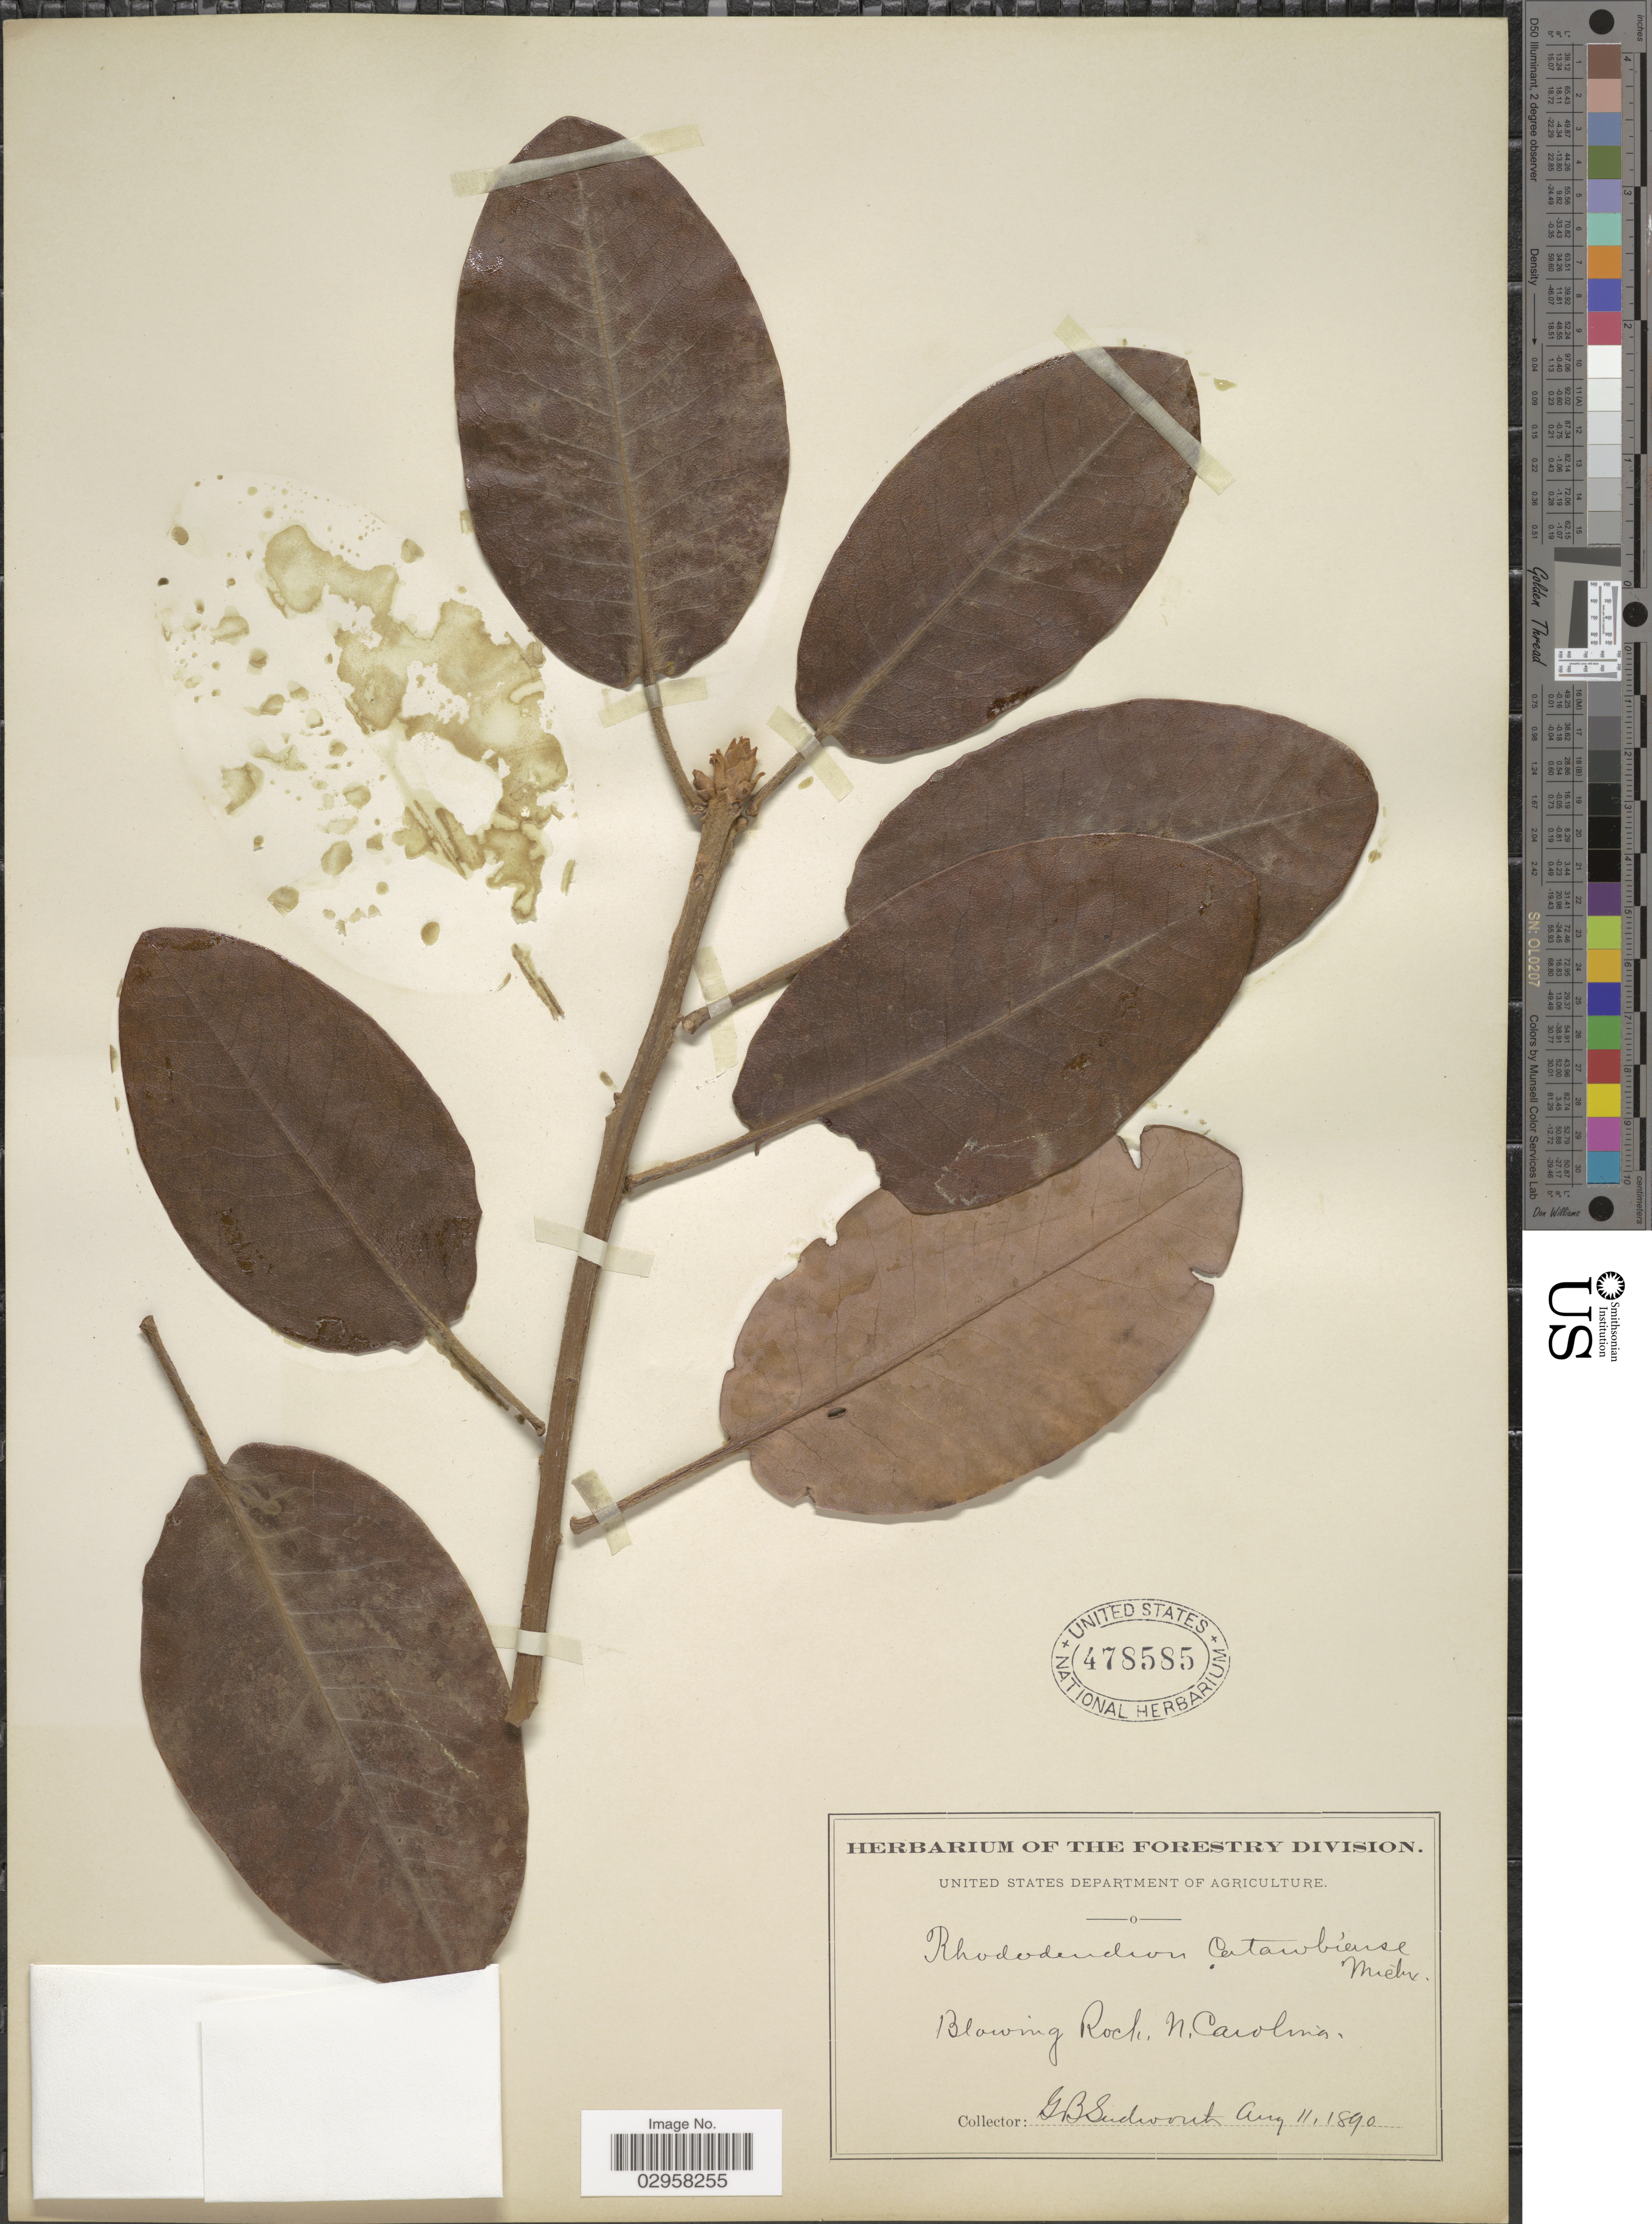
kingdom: Plantae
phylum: Tracheophyta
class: Magnoliopsida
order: Ericales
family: Ericaceae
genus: Rhododendron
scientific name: Rhododendron catawbiense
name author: Michx.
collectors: G. B. Sudworth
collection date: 1890-08-11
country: United States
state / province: North Carolina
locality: Blowing Rock.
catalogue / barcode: US 478585